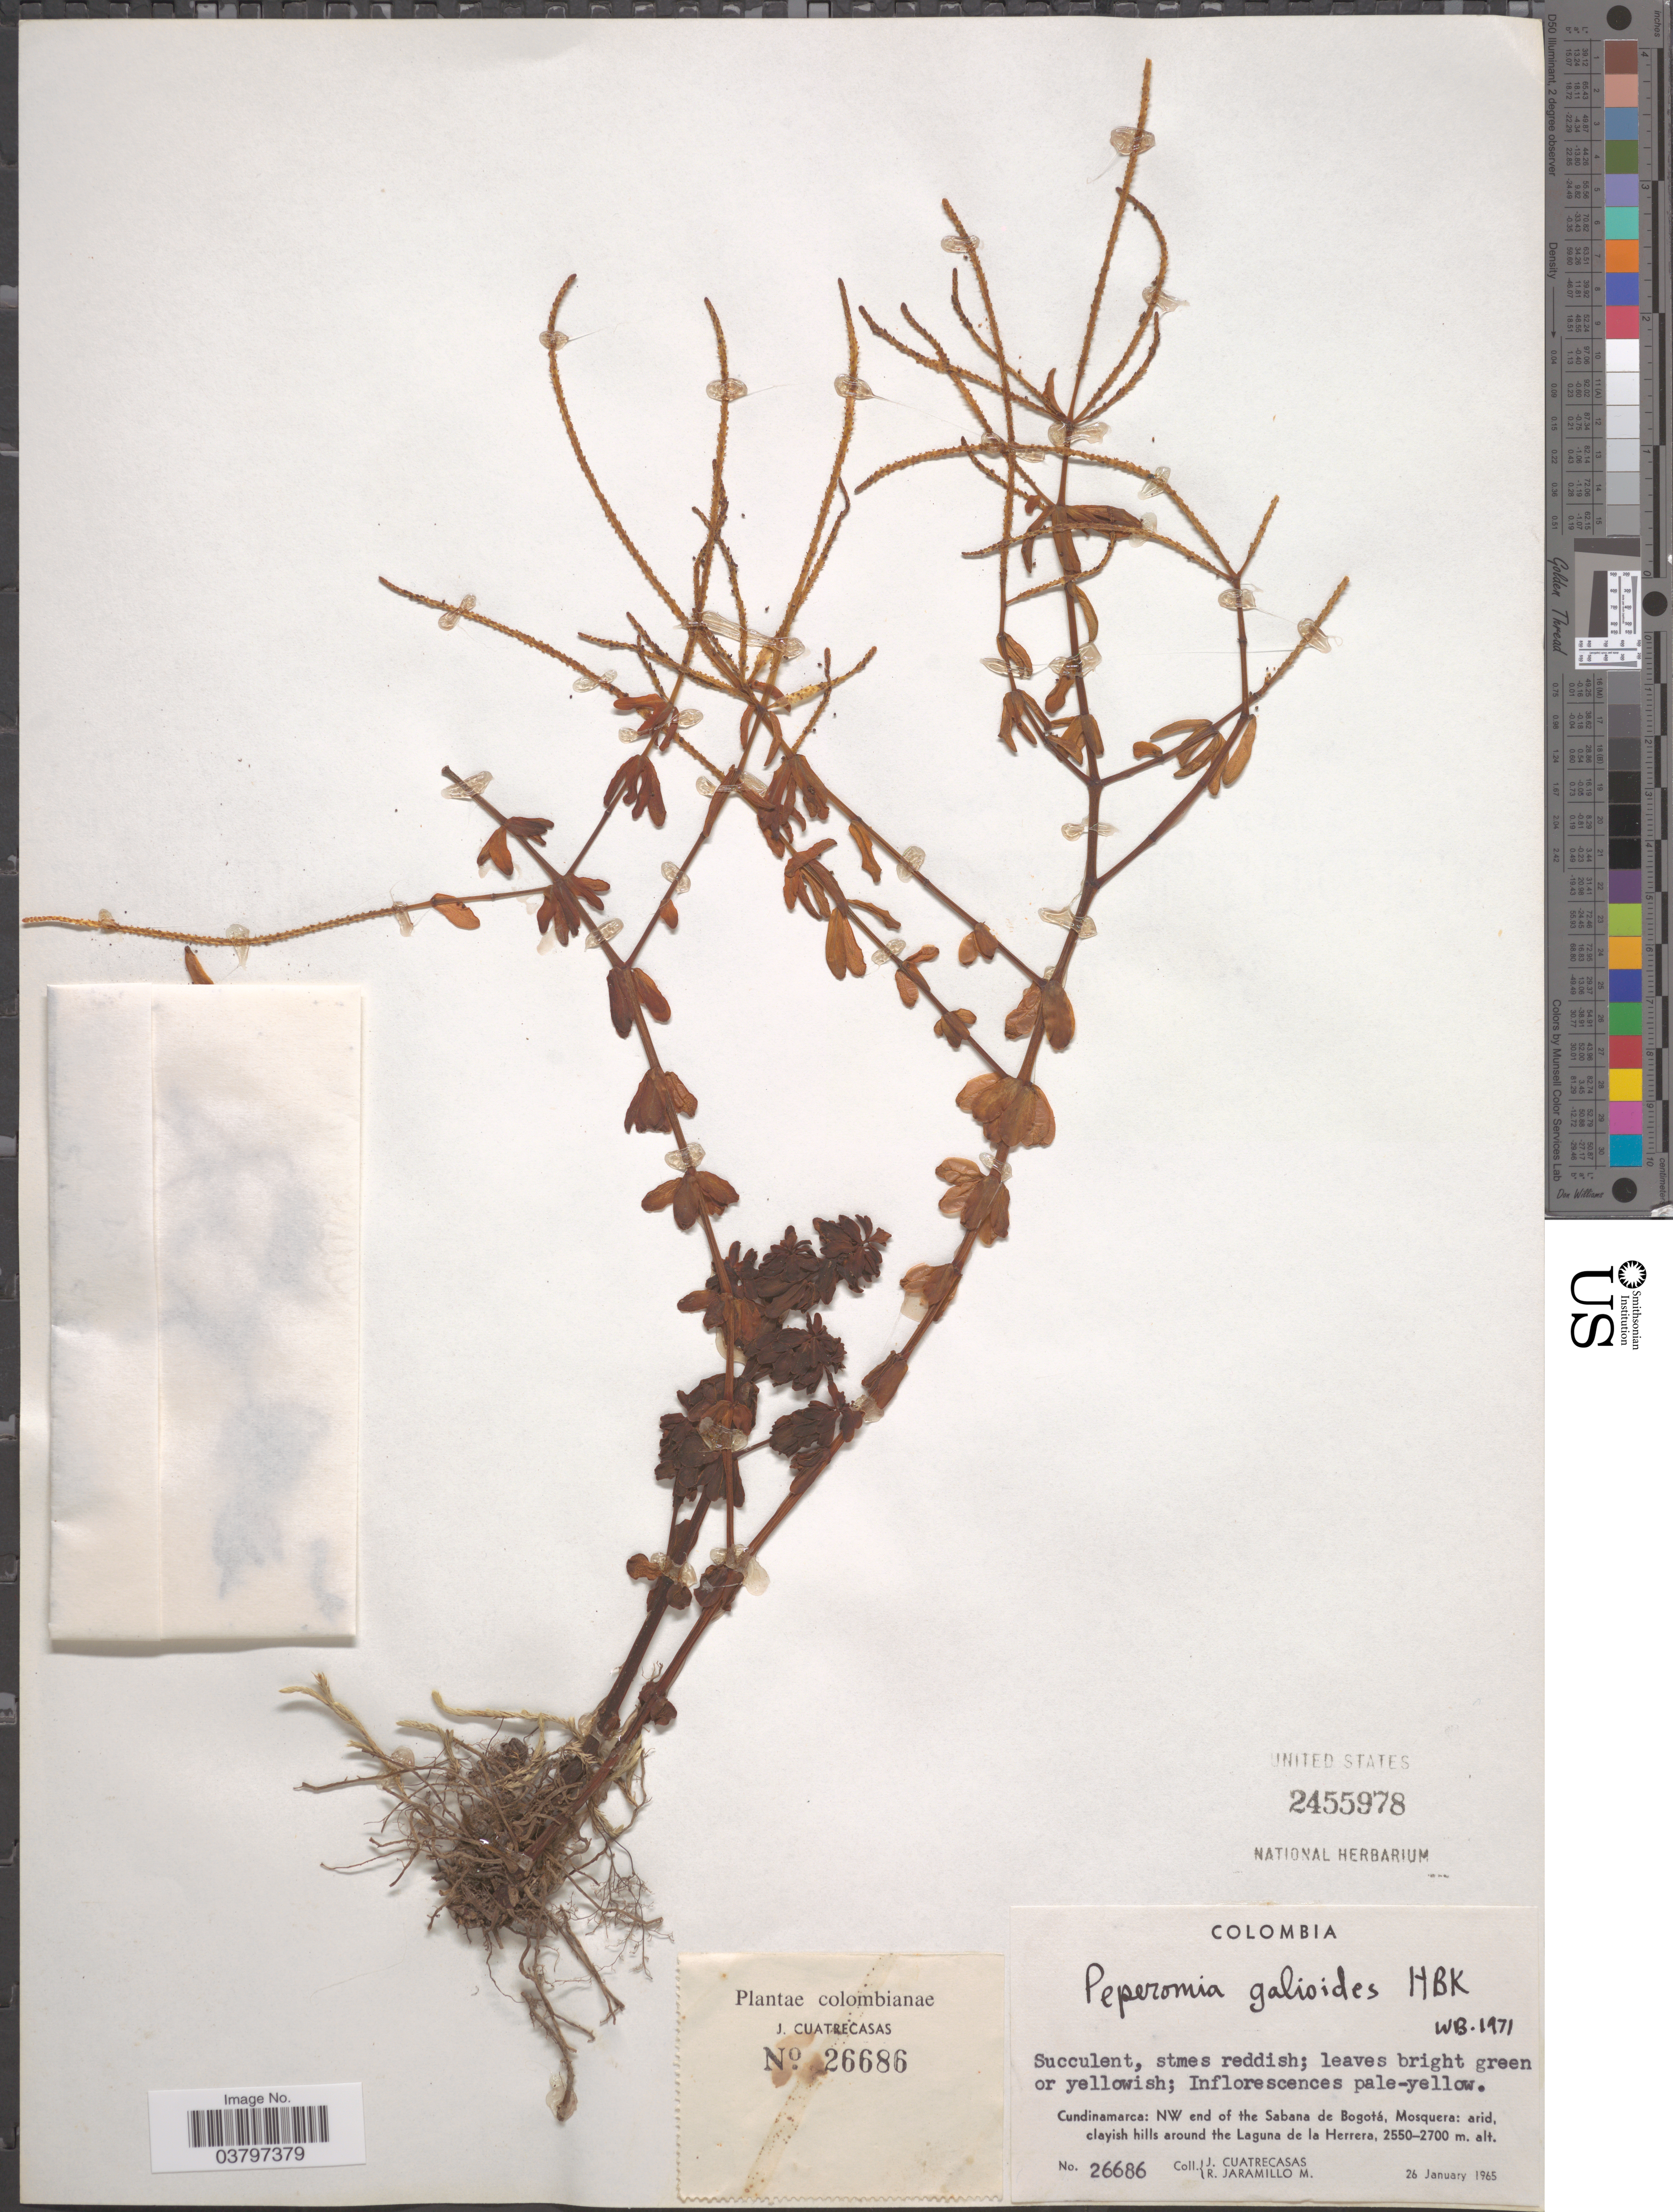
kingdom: Plantae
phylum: Tracheophyta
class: Magnoliopsida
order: Piperales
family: Piperaceae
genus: Peperomia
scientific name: Peperomia galioides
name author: Kunth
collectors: J. Cuatrecasas & R. Jaramillo M.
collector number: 26686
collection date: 1965-01-26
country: Colombia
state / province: Cundinamarca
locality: NW end of the Sabana de Bogotá, Mosquera: arid, clayish hills around the Laguna de la Herrera.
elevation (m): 2550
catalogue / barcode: US 2455978